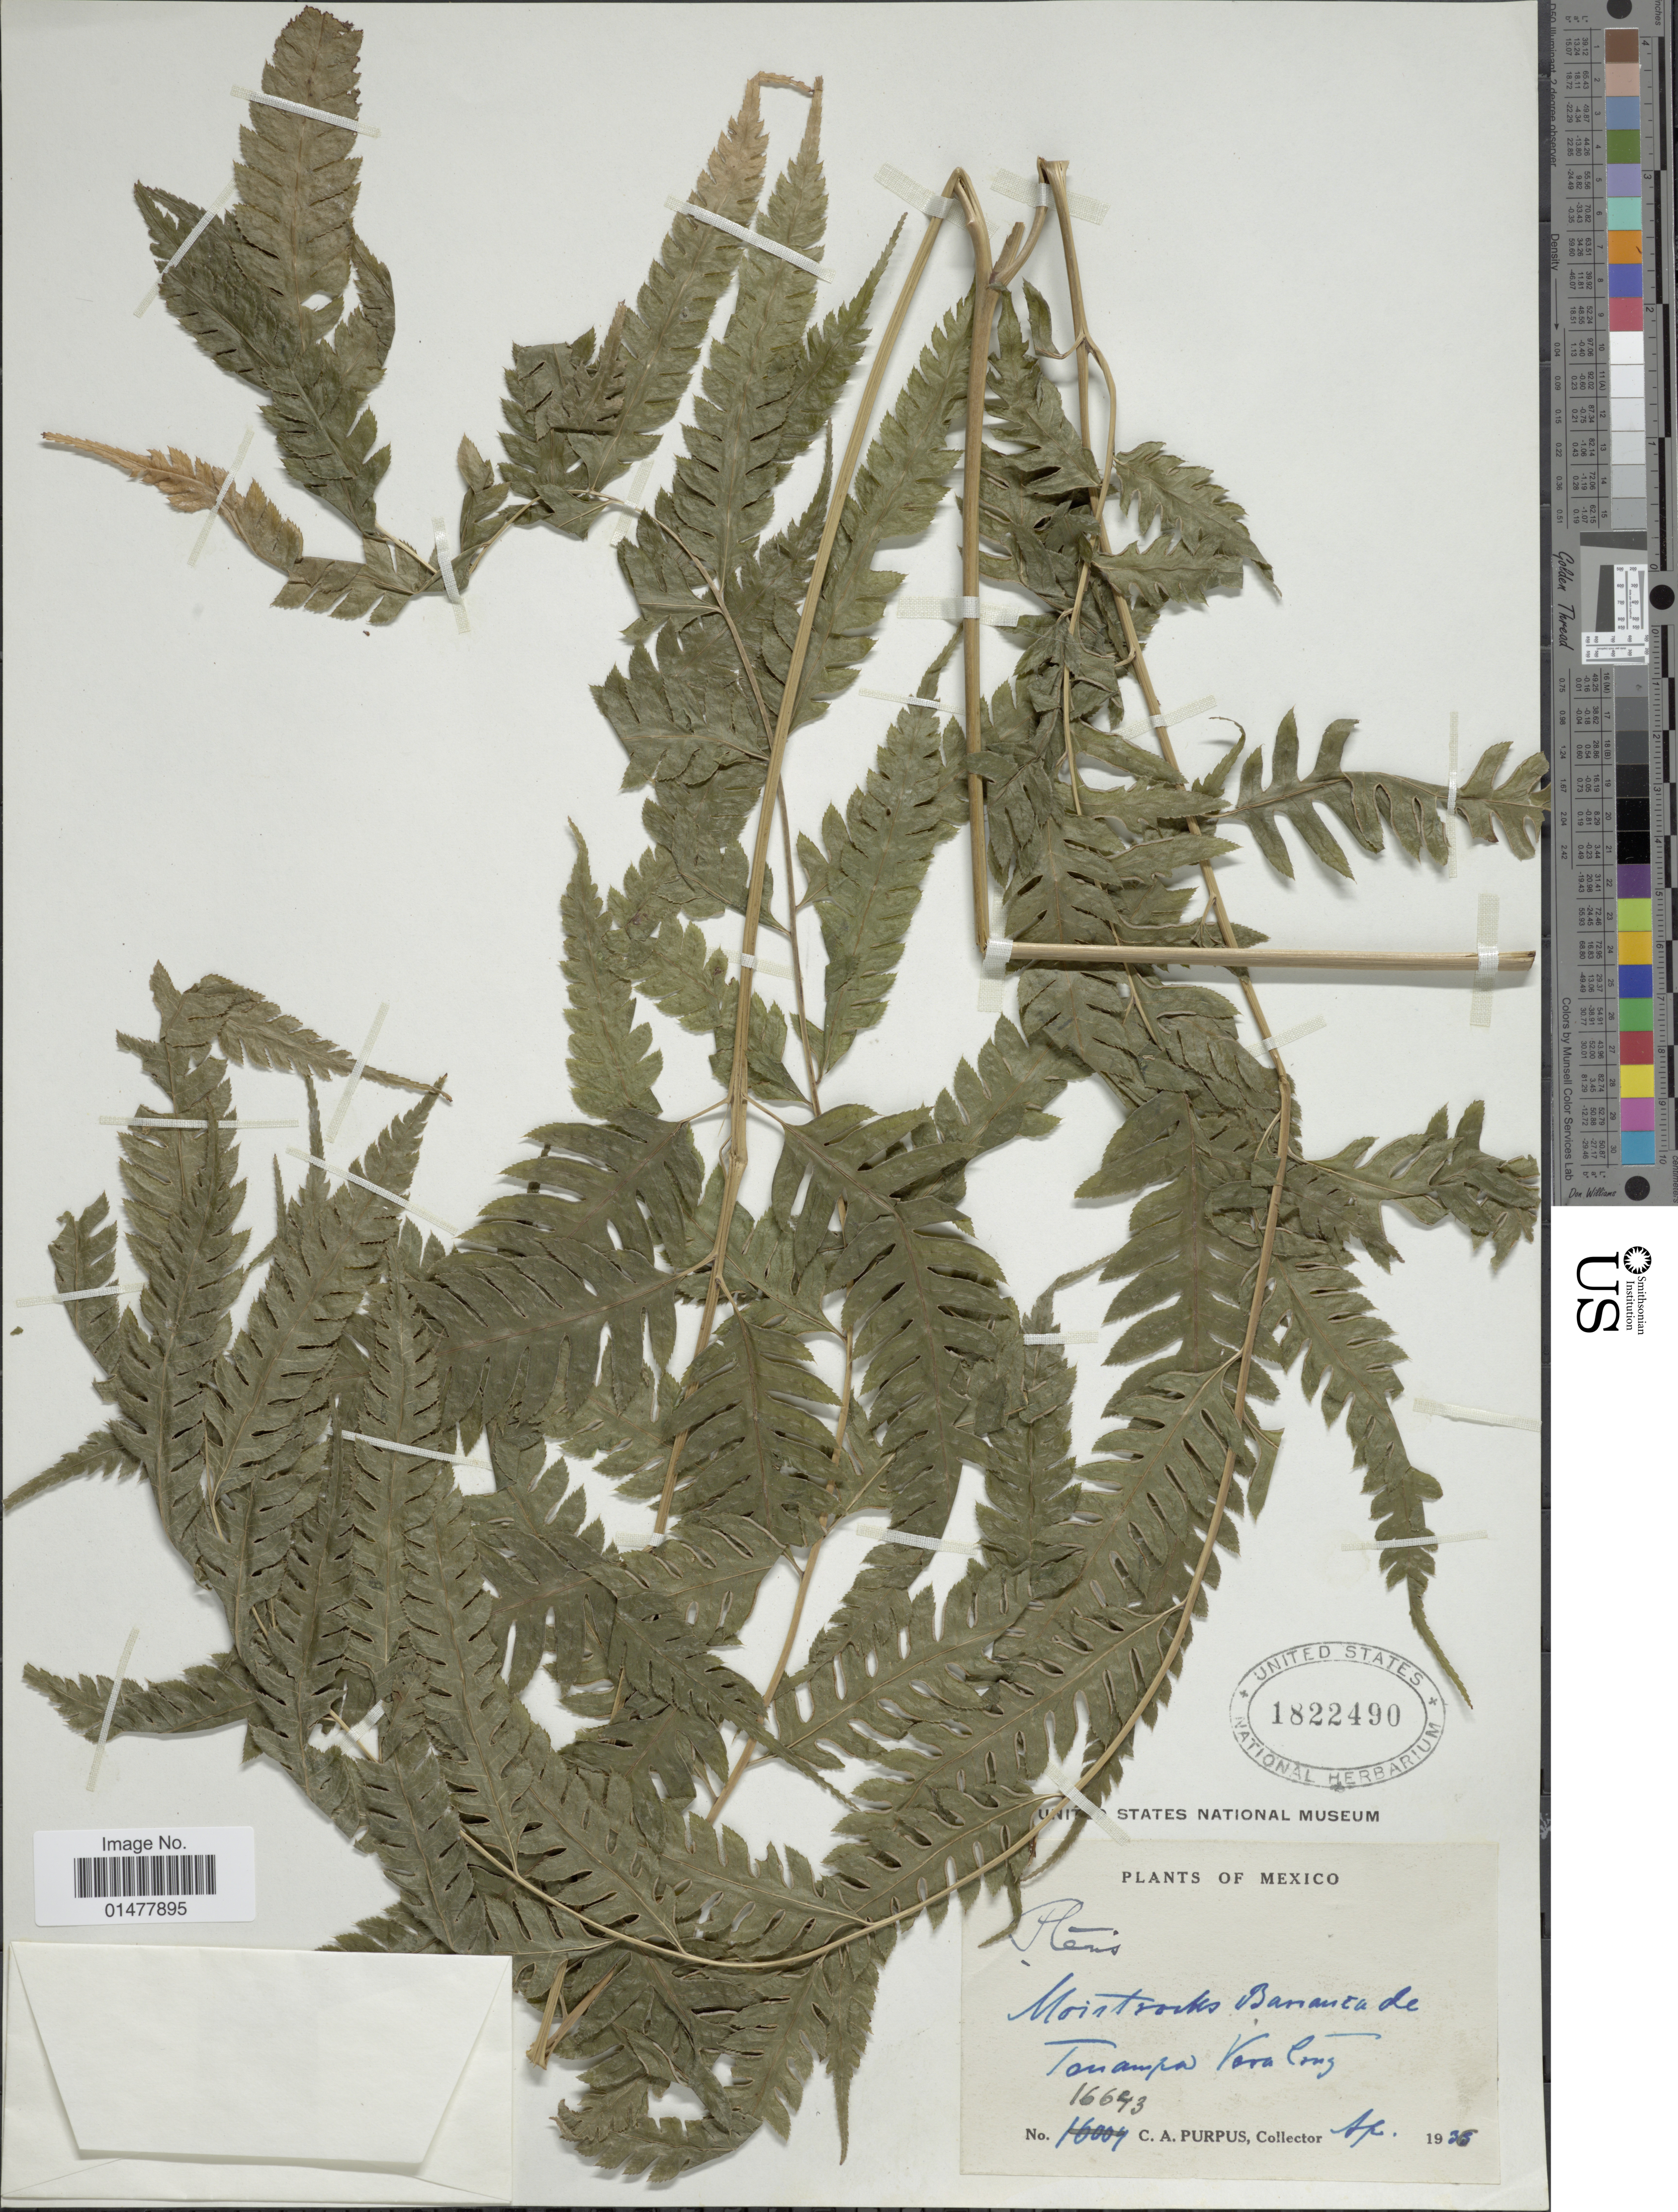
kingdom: Plantae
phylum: Tracheophyta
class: Polypodiopsida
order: Polypodiales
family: Pteridaceae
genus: Pteris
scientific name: Pteris orizabae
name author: M. Martens & Galeotti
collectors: C. A. Purpus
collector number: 16643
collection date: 1936-04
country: Mexico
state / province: Veracruz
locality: Moist rocks Barianta de Tenampa Vera Cruz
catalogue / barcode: US 1822490